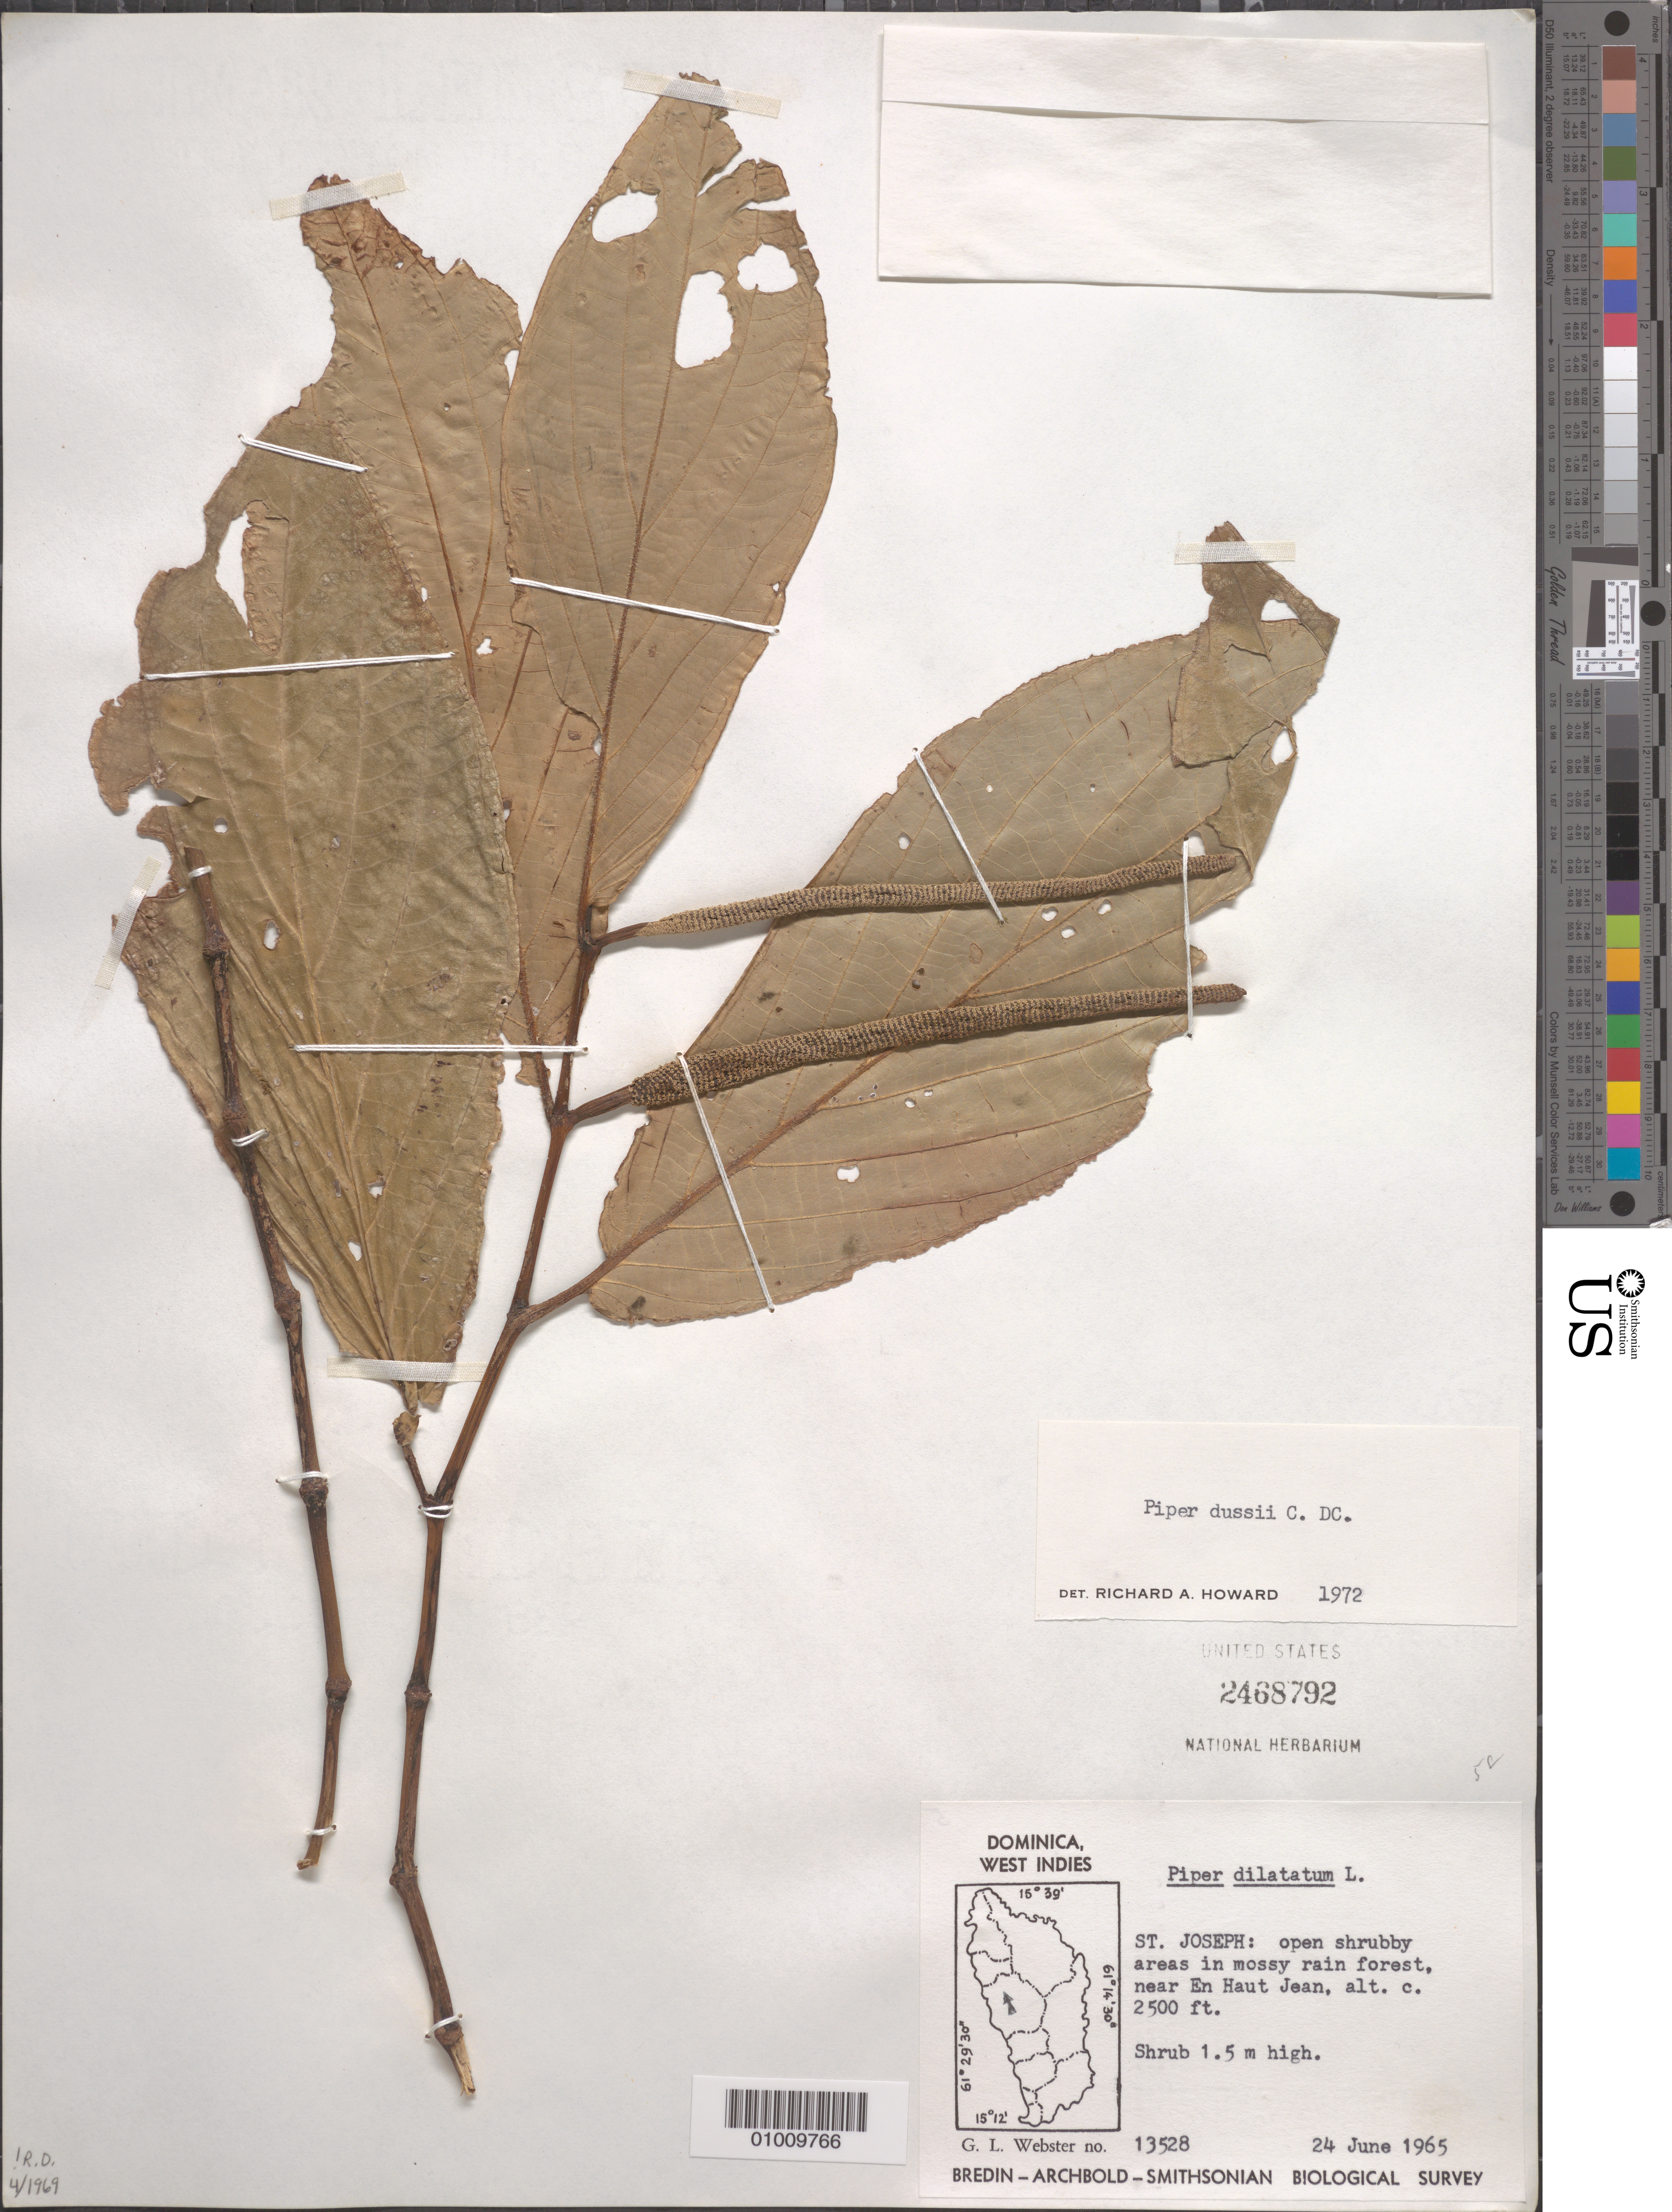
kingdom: Plantae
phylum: Tracheophyta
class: Magnoliopsida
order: Piperales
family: Piperaceae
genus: Piper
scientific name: Piper dussii var. dussii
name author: C. DC.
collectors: G. L. Webster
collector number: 13528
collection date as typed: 24 Jun 1965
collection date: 1965-06-24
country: Dominica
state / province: St. Joseph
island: Dominica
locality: Open shrubby areas in mossy rain forest, near En Haut Jean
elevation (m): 762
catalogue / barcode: US 2468792